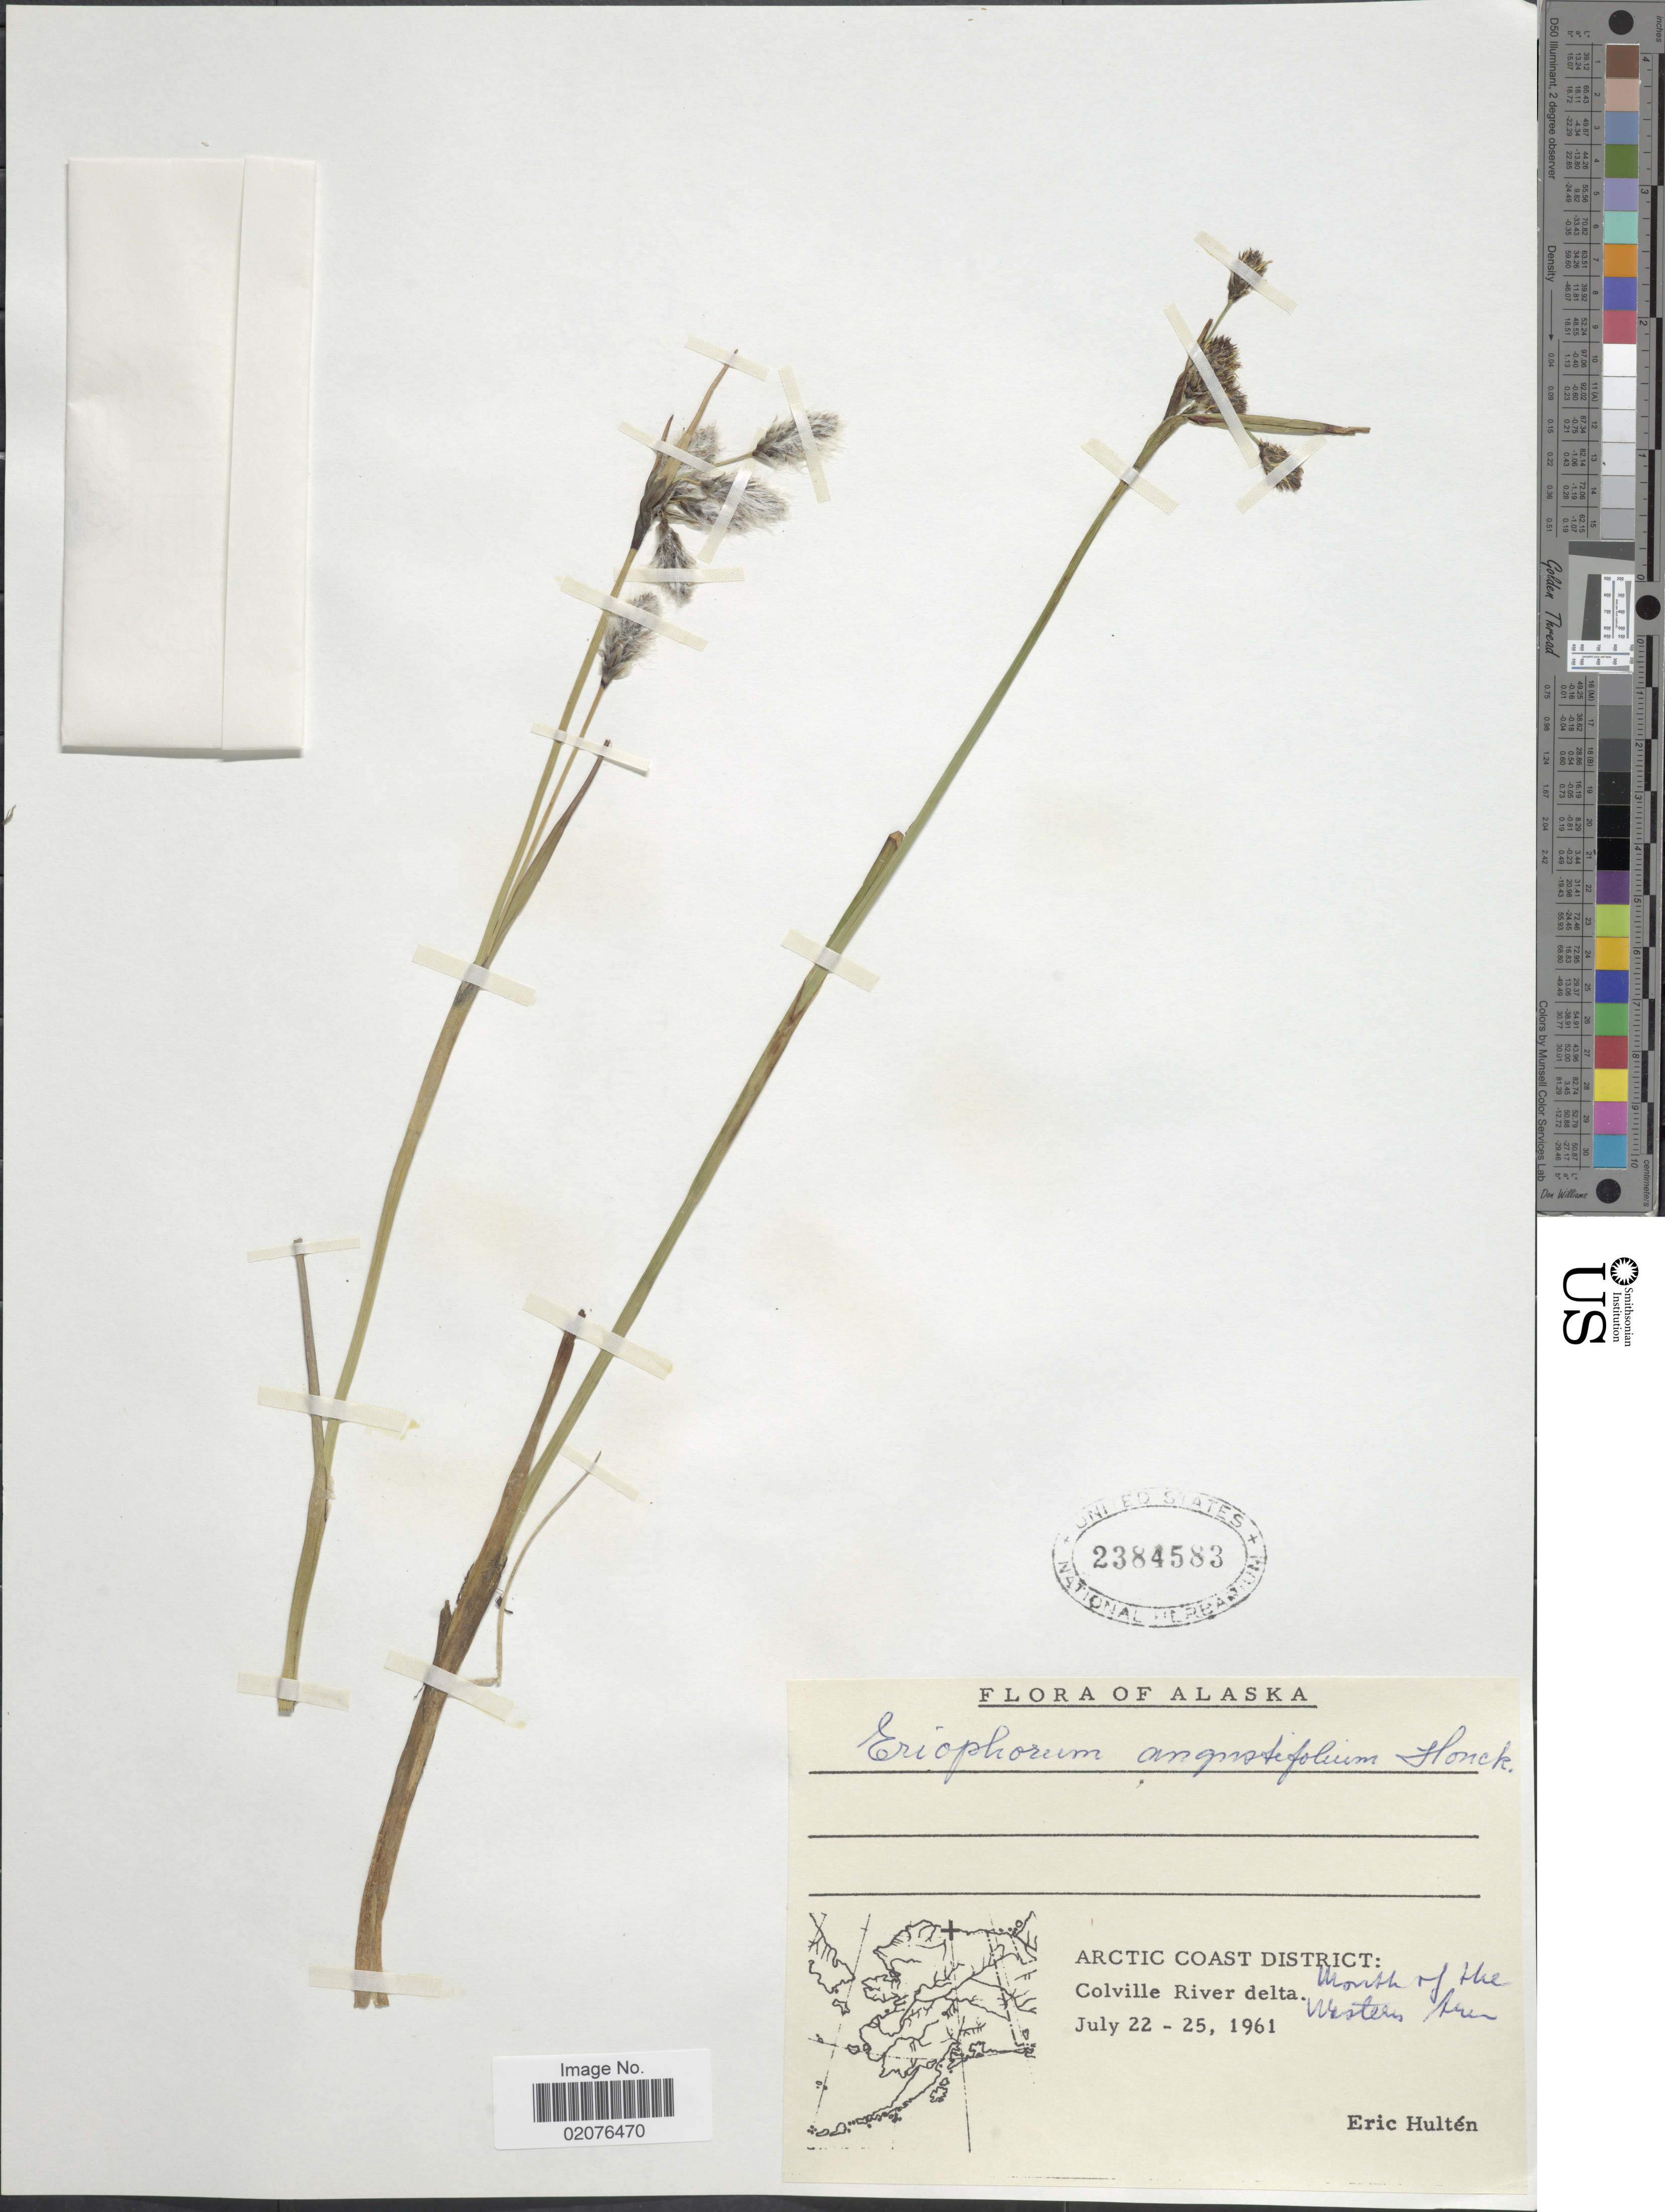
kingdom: Plantae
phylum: Tracheophyta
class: Liliopsida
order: Poales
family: Cyperaceae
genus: Eriophorum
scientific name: Eriophorum angustifolium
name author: Honck.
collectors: E. G. Hultén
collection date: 1961-07-22/1961-07-25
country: United States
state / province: Alaska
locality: Arctic Coast District, Colville River Delta, Mouth of the Western Arm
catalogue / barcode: US 2384583